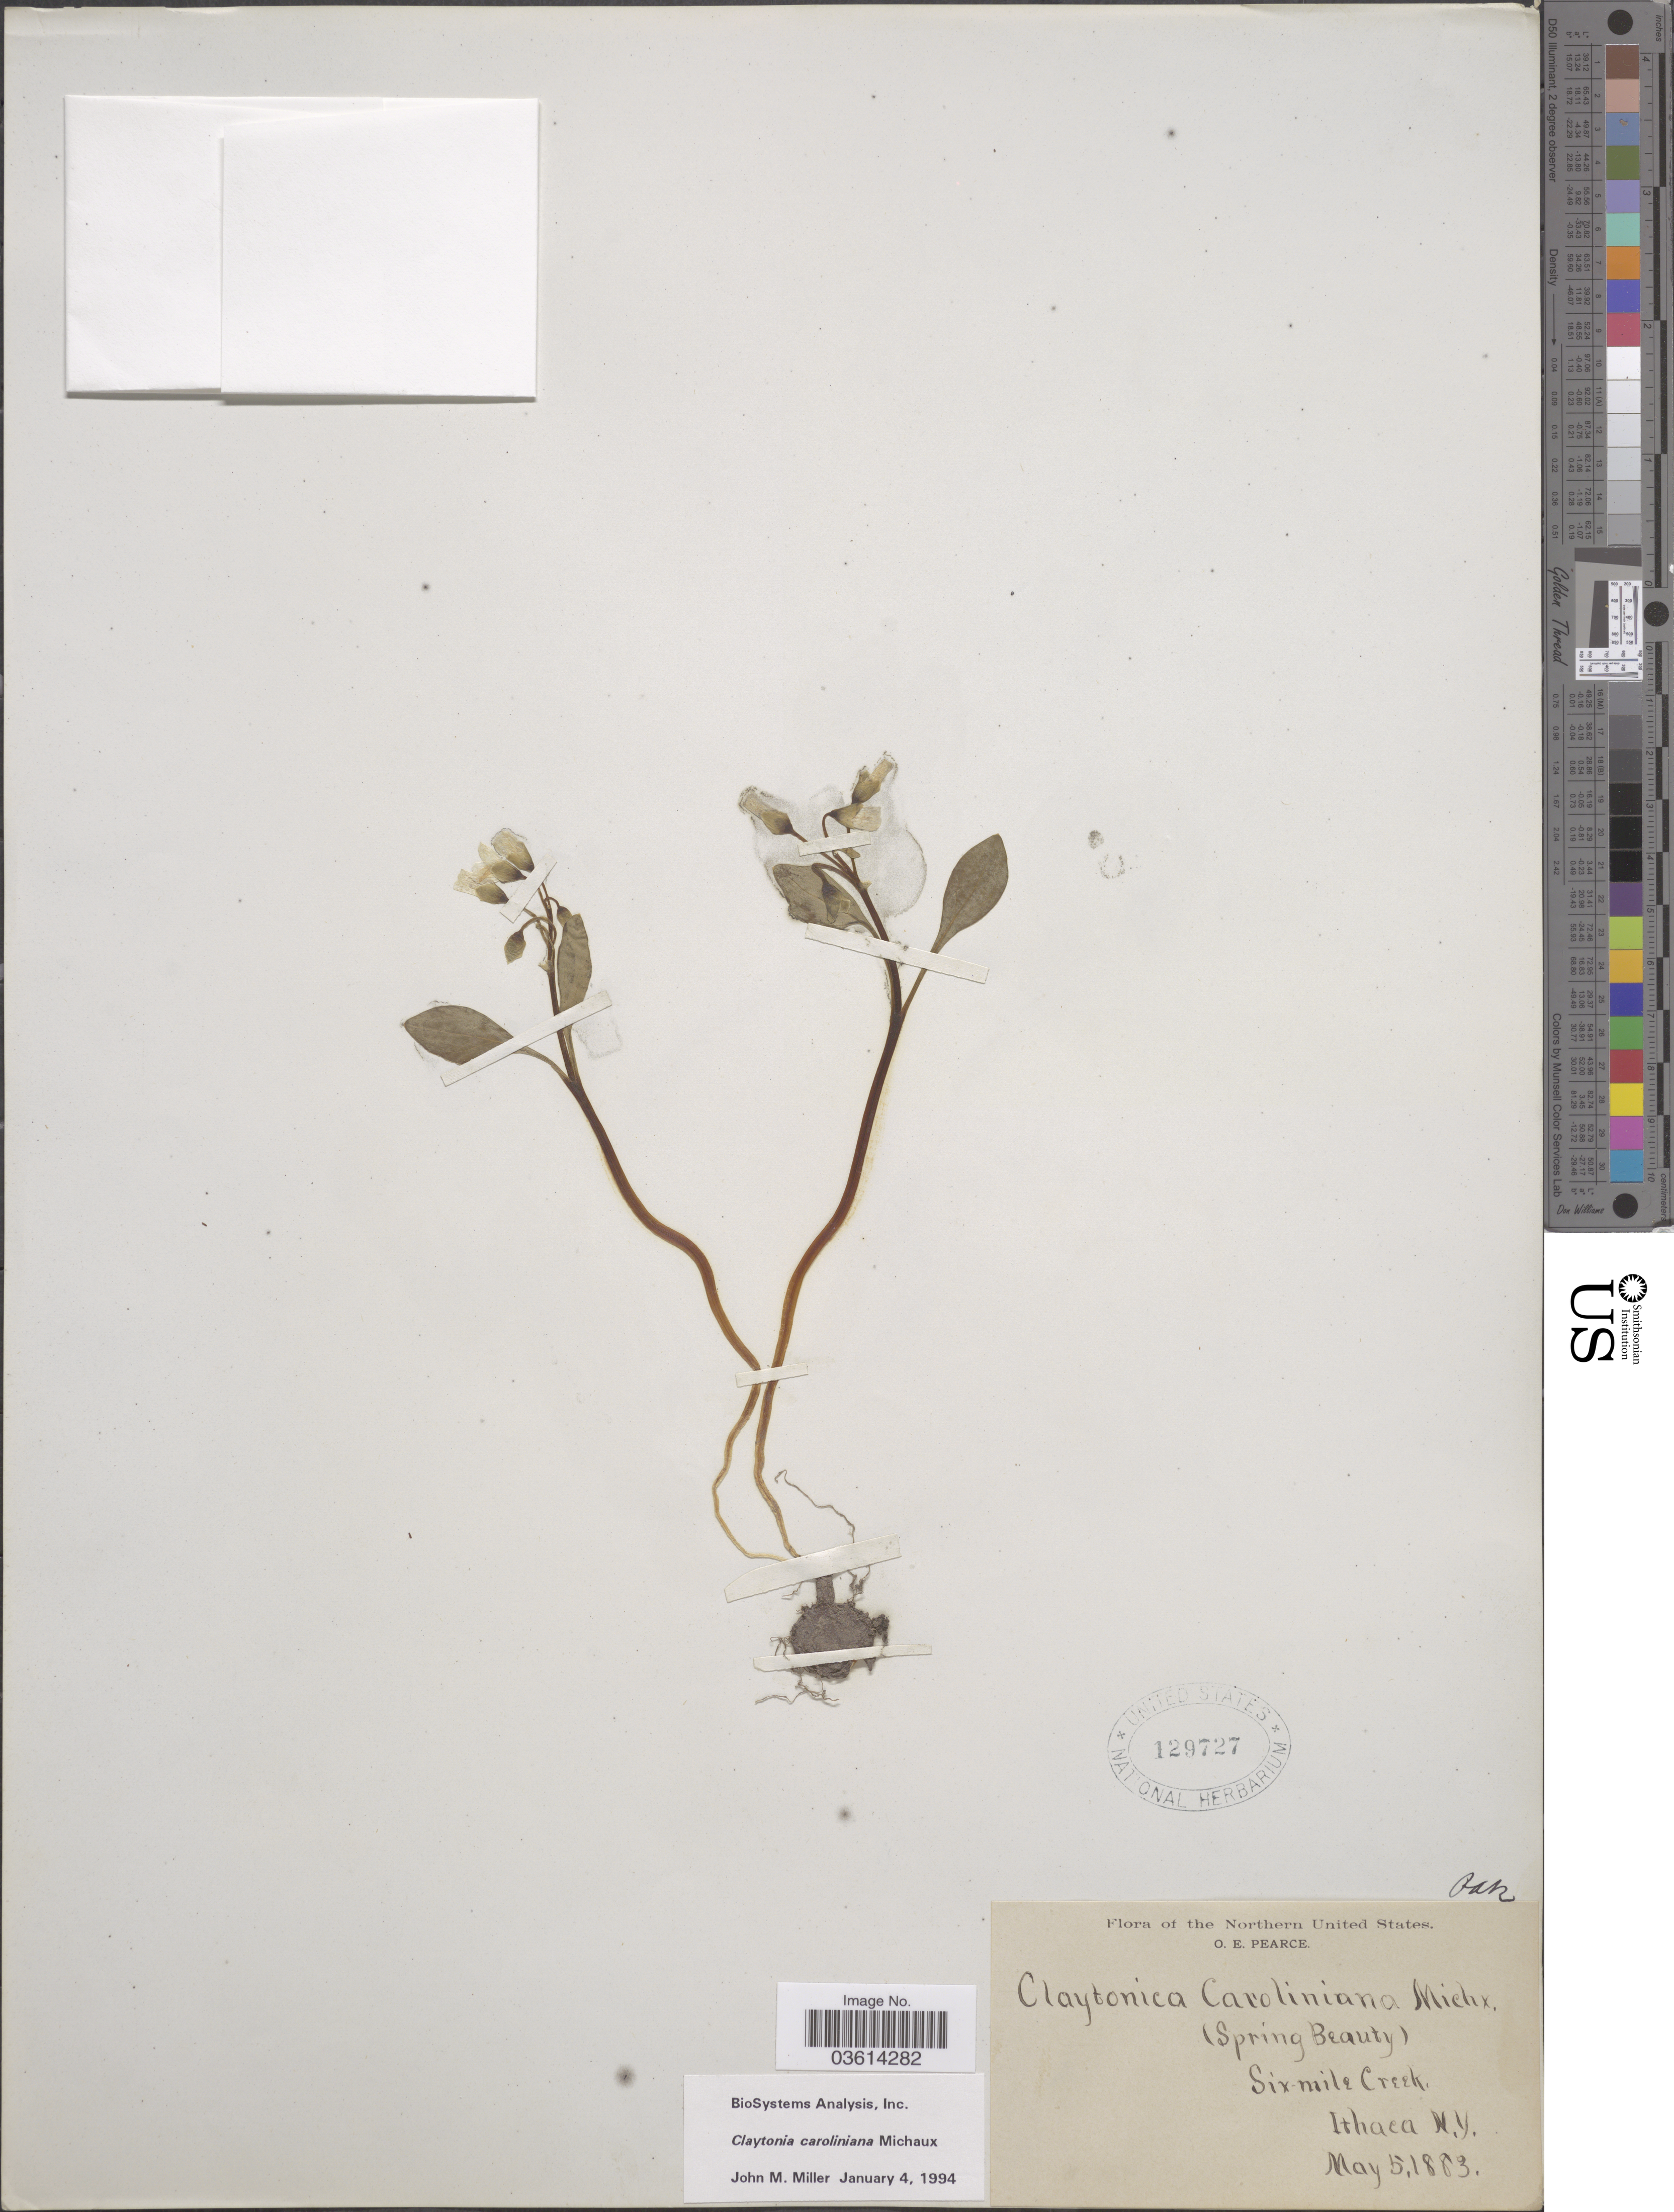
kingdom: Plantae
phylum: Tracheophyta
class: Magnoliopsida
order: Caryophyllales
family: Montiaceae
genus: Claytonia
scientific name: Claytonia caroliniana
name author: Michx.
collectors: O. E. Pearce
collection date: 1883-05-05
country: United States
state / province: New York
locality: Northern United States. Six-mile Creek. Ithaca.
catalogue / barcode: US 129727